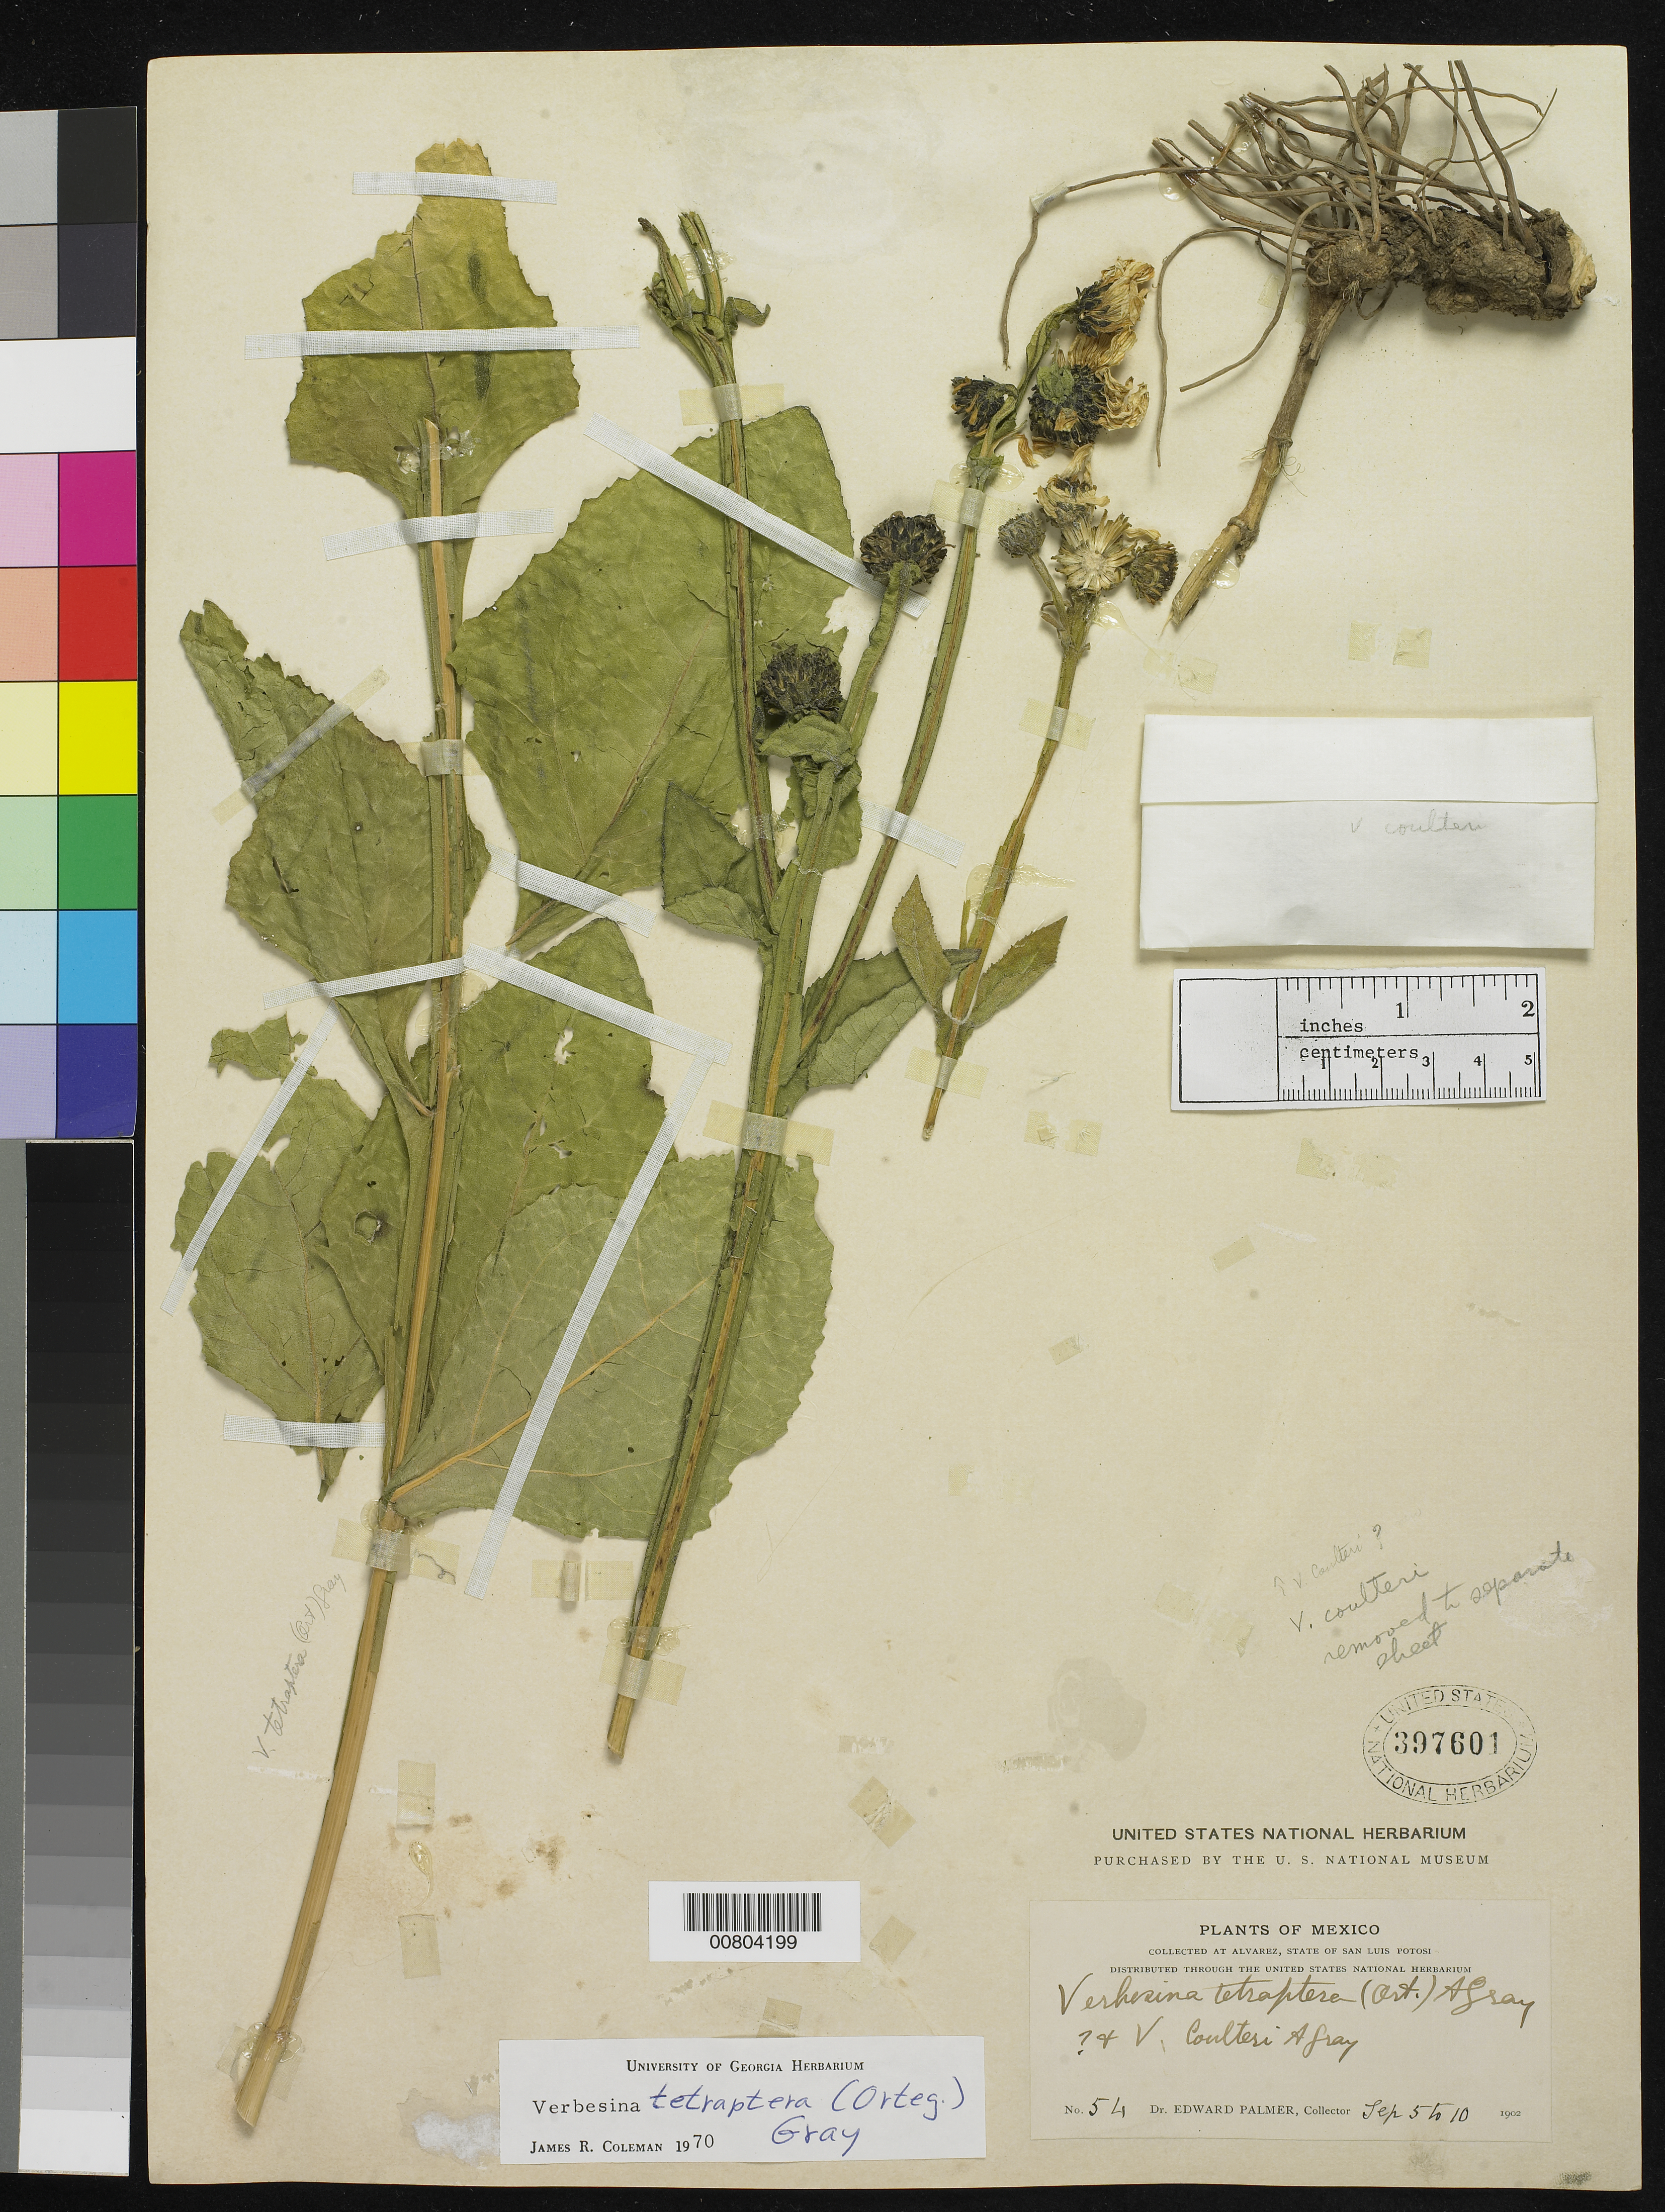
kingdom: Plantae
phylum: Tracheophyta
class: Magnoliopsida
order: Asterales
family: Asteraceae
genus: Verbesina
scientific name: Verbesina tetraptera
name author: (Ortega) A. Gray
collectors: E. Palmer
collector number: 54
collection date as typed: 05 Sep 1902 to 10 Sep 1902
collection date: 1902-09-05/1902-09-10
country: Mexico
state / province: San Luis Potosí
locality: Alvarez, San Luis Potosí.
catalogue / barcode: US 397601